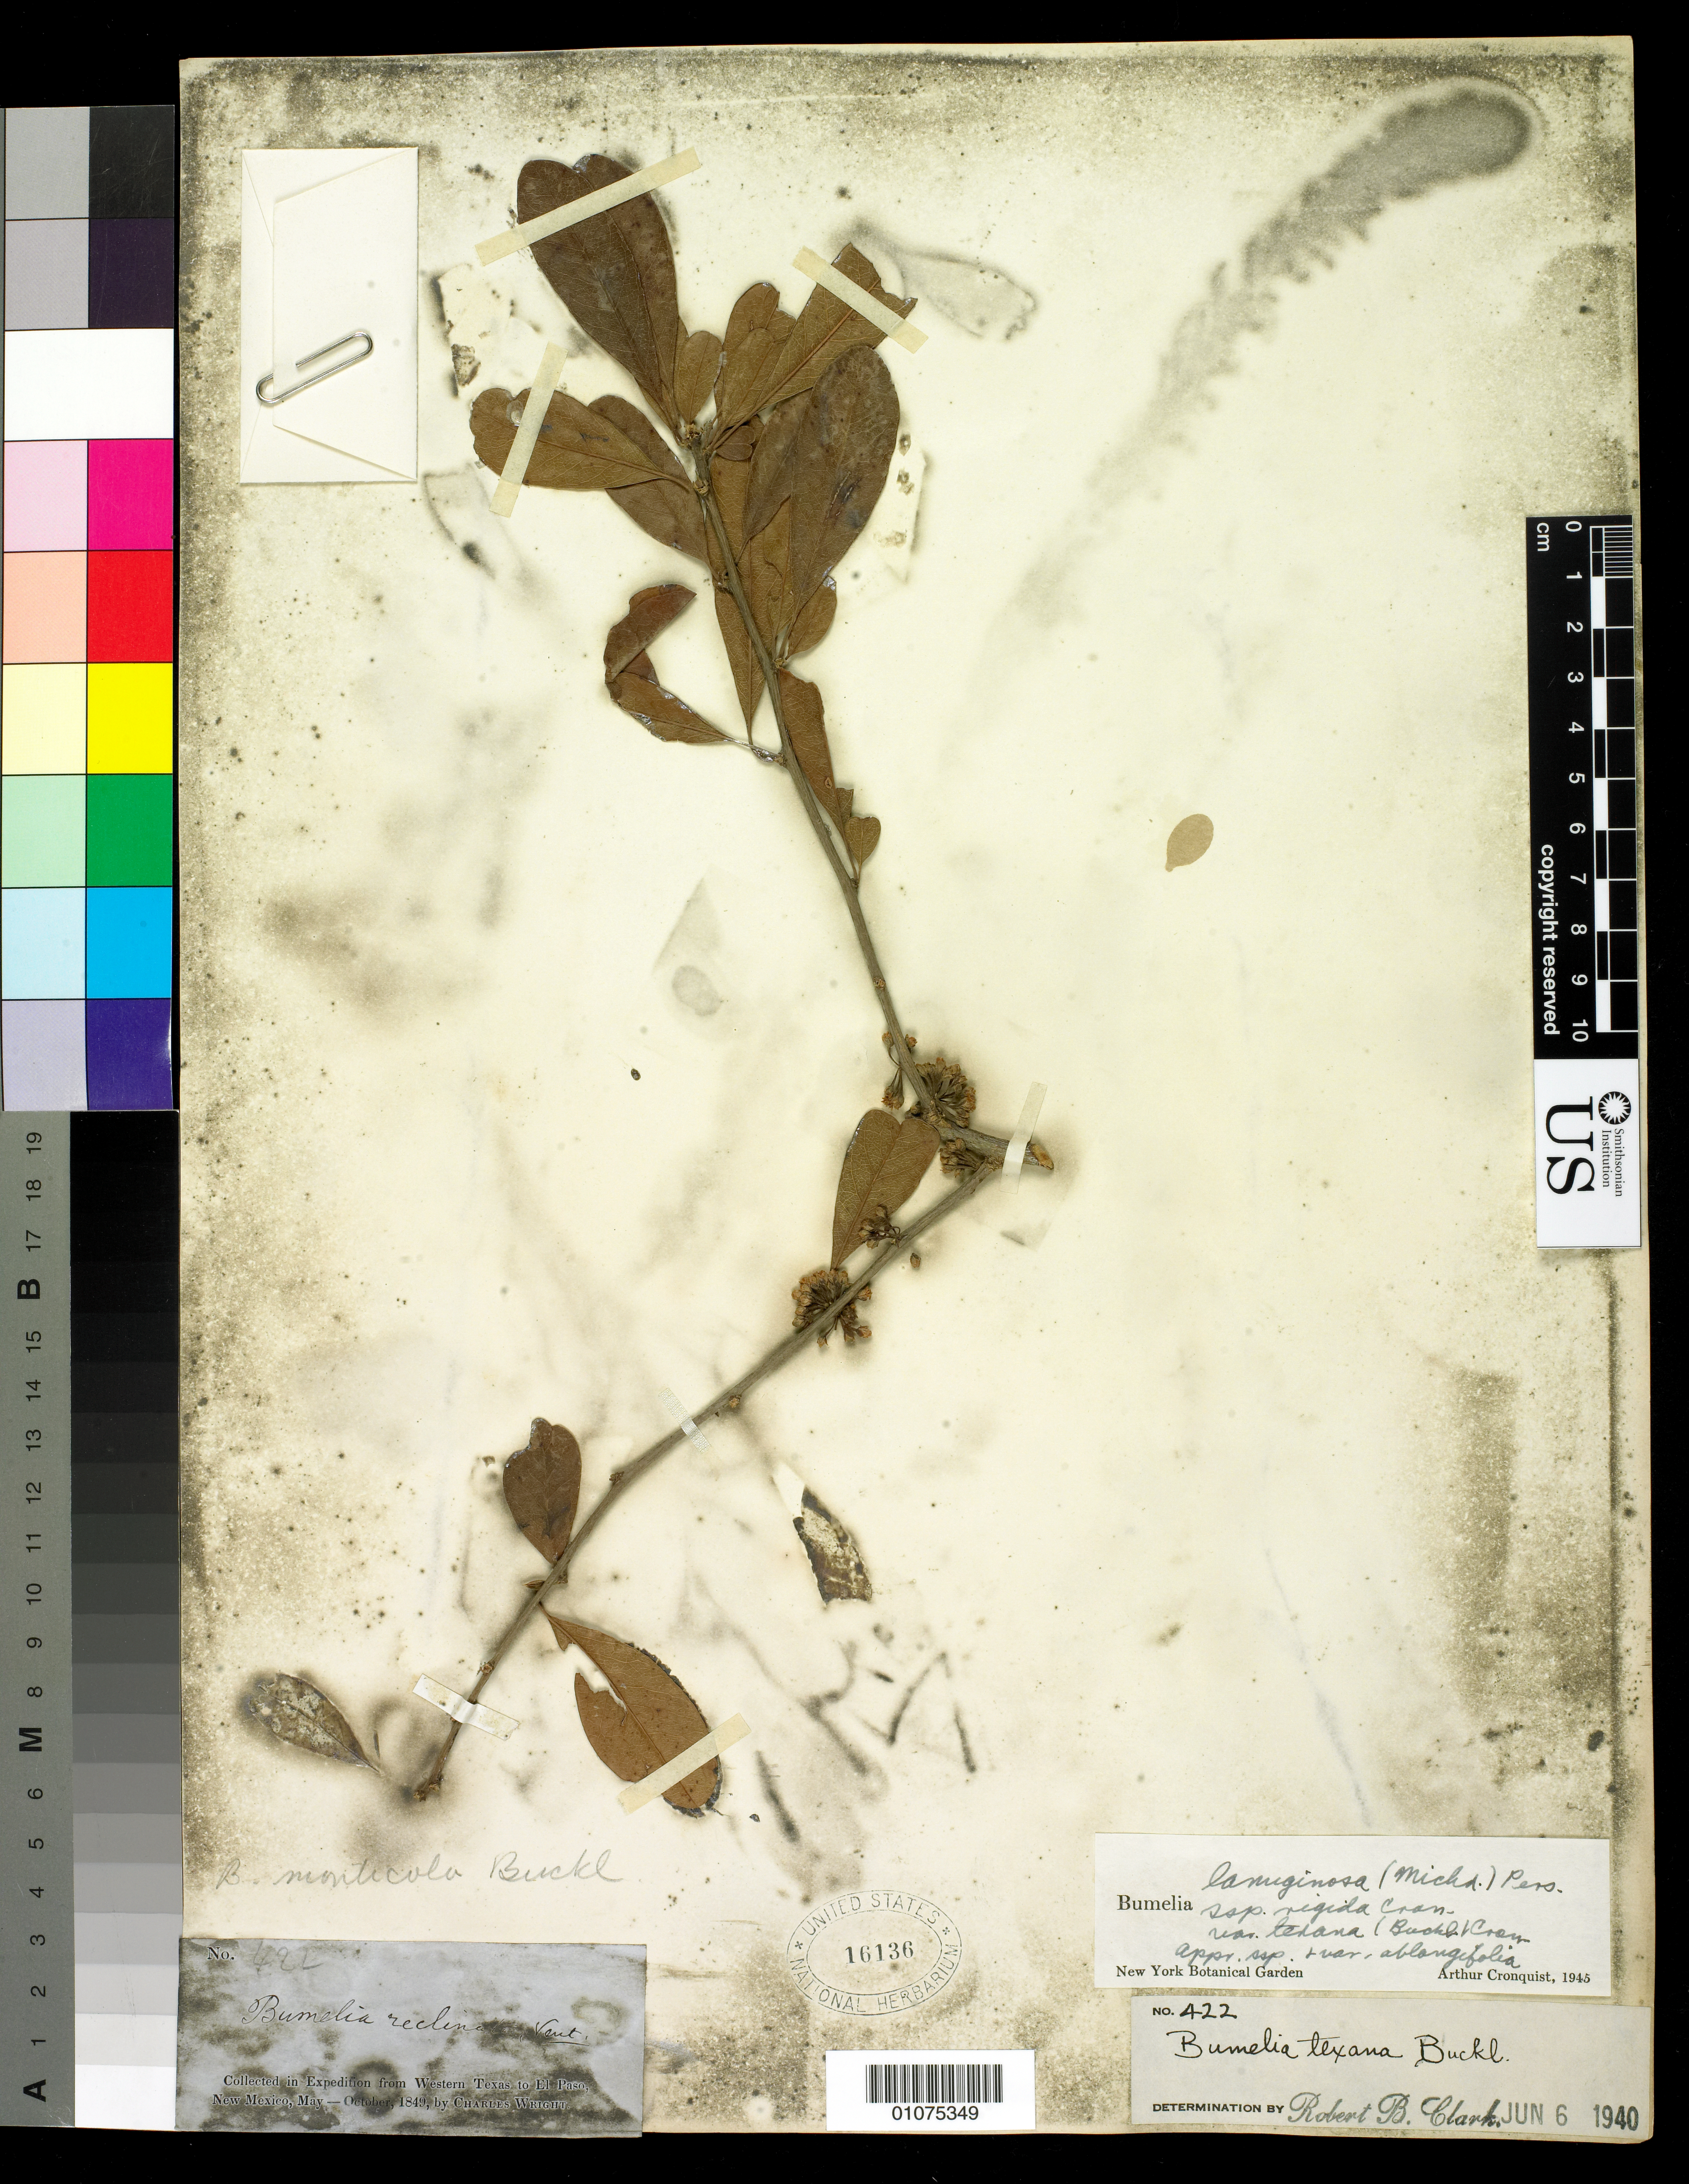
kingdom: Plantae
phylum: Tracheophyta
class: Magnoliopsida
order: Ericales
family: Sapotaceae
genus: Sideroxylon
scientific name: Sideroxylon lanuginosum subsp. rigidum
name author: (A. Gray) T.D. Penn.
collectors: C. Wright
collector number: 422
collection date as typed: May 1849 to -- Oct 1849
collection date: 1849-05/1849-10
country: United States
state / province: Texas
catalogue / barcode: US 16136